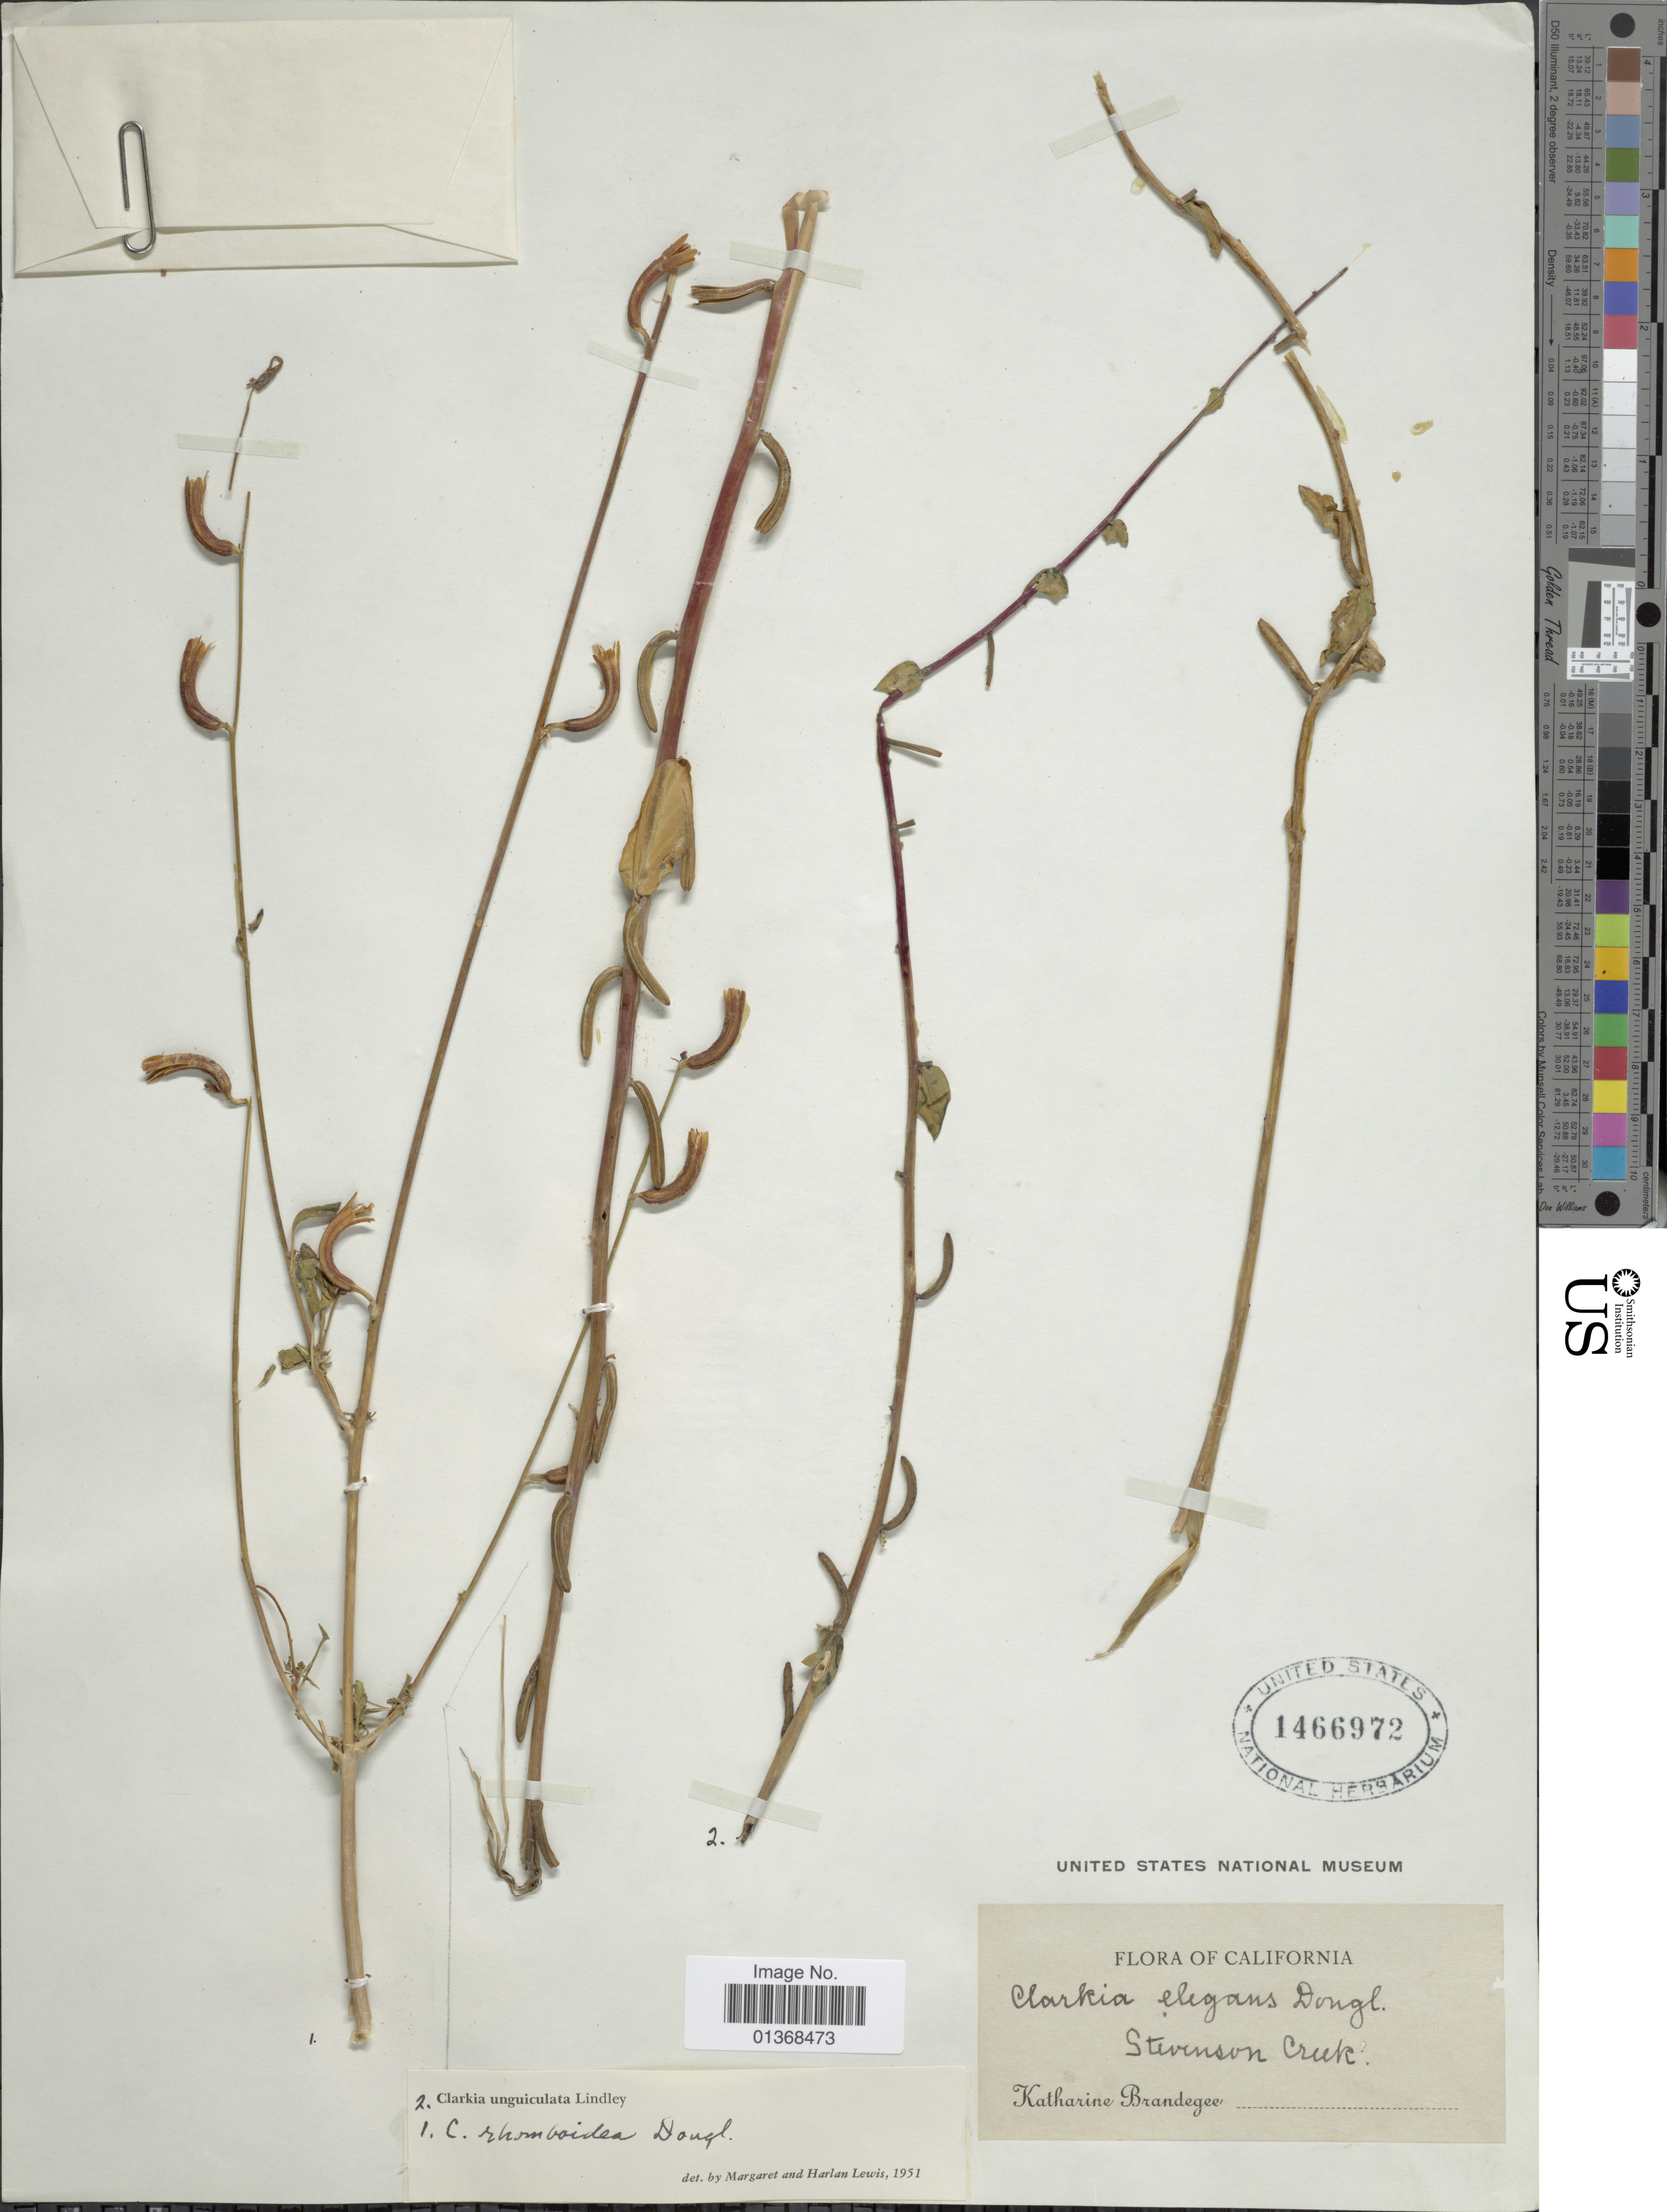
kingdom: Plantae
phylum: Tracheophyta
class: Magnoliopsida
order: Myrtales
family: Onagraceae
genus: Clarkia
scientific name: Clarkia rhomboidea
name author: Douglas ex Hook.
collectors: M. K. Brandegee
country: United States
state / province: California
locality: Stevenson Creek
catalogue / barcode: US 1466972